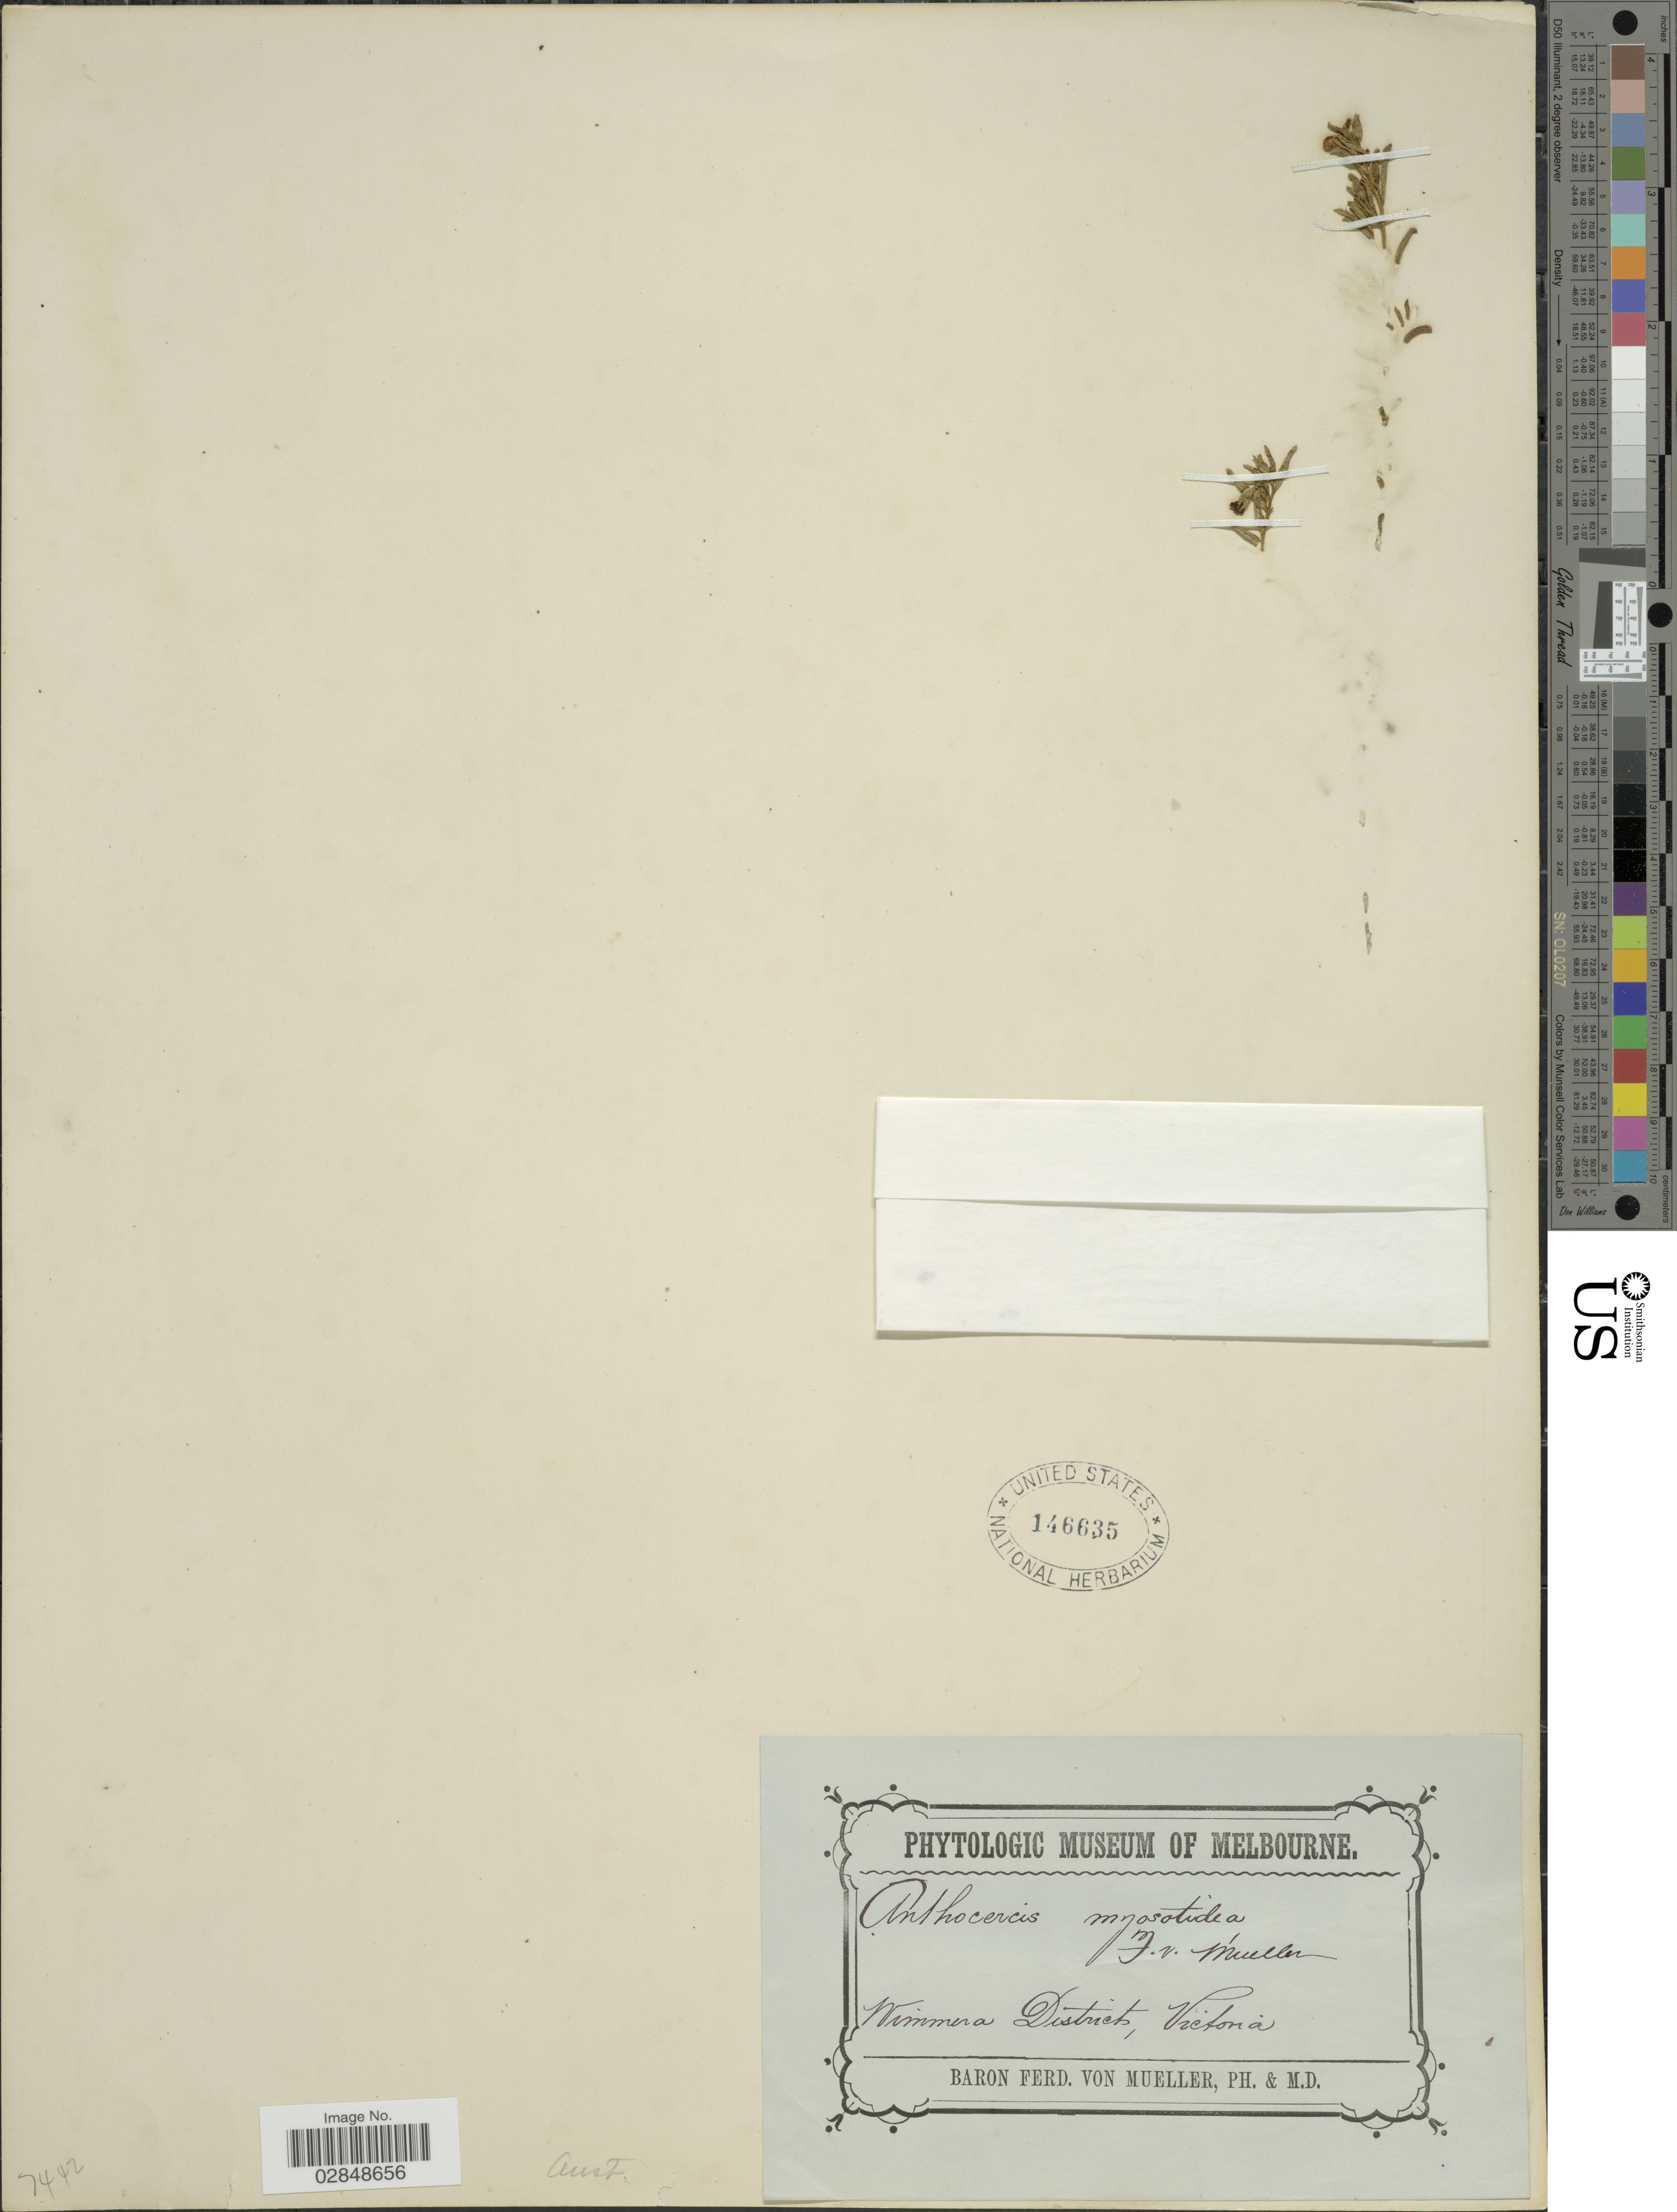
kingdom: Plantae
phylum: Tracheophyta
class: Magnoliopsida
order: Solanales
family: Solanaceae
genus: Cyphanthera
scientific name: Cyphanthera myosotidea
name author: (F. Muell.) Haegi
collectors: F. Mueller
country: Australia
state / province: Victoria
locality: Wimmera Districts, Victoria.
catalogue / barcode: US 146635